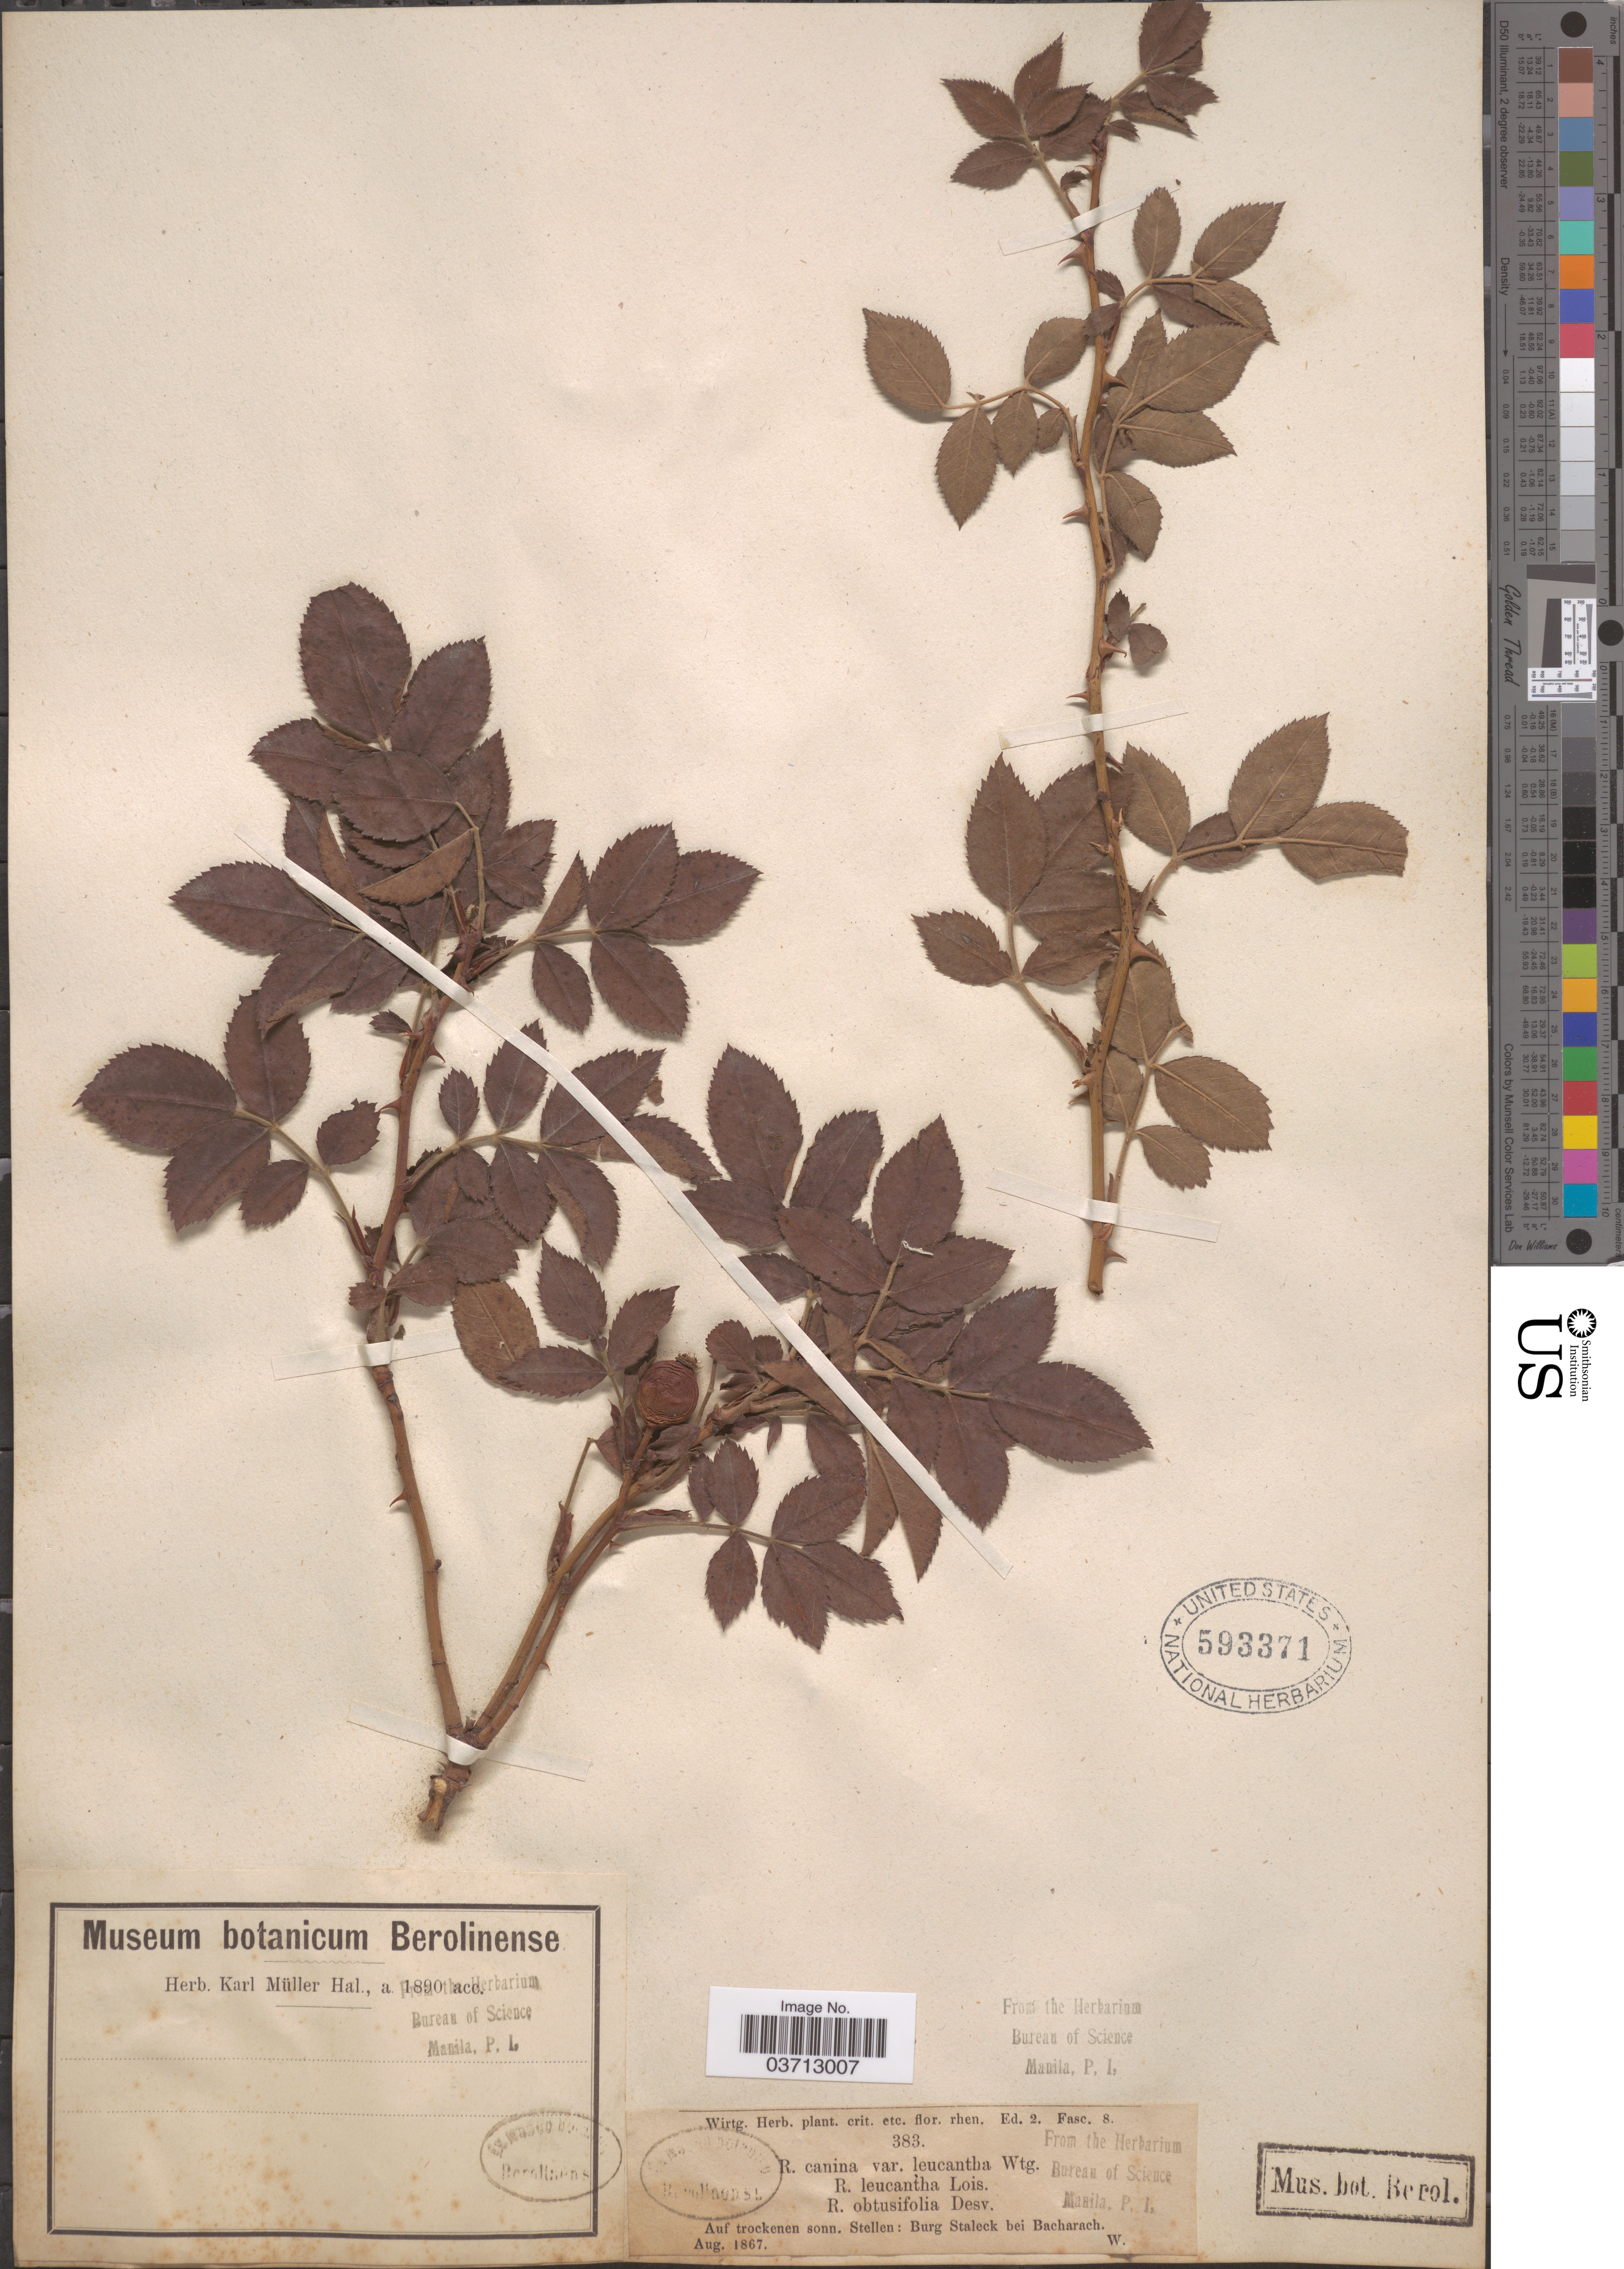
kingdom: Plantae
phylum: Tracheophyta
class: Magnoliopsida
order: Rosales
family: Rosaceae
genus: Rosa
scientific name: Rosa canina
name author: L.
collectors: Wirtg.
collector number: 383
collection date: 1867-08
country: Germany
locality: Auf trockenen sonn. Stellen: Burg Staleck bei Bacharach.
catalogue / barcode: US 593371